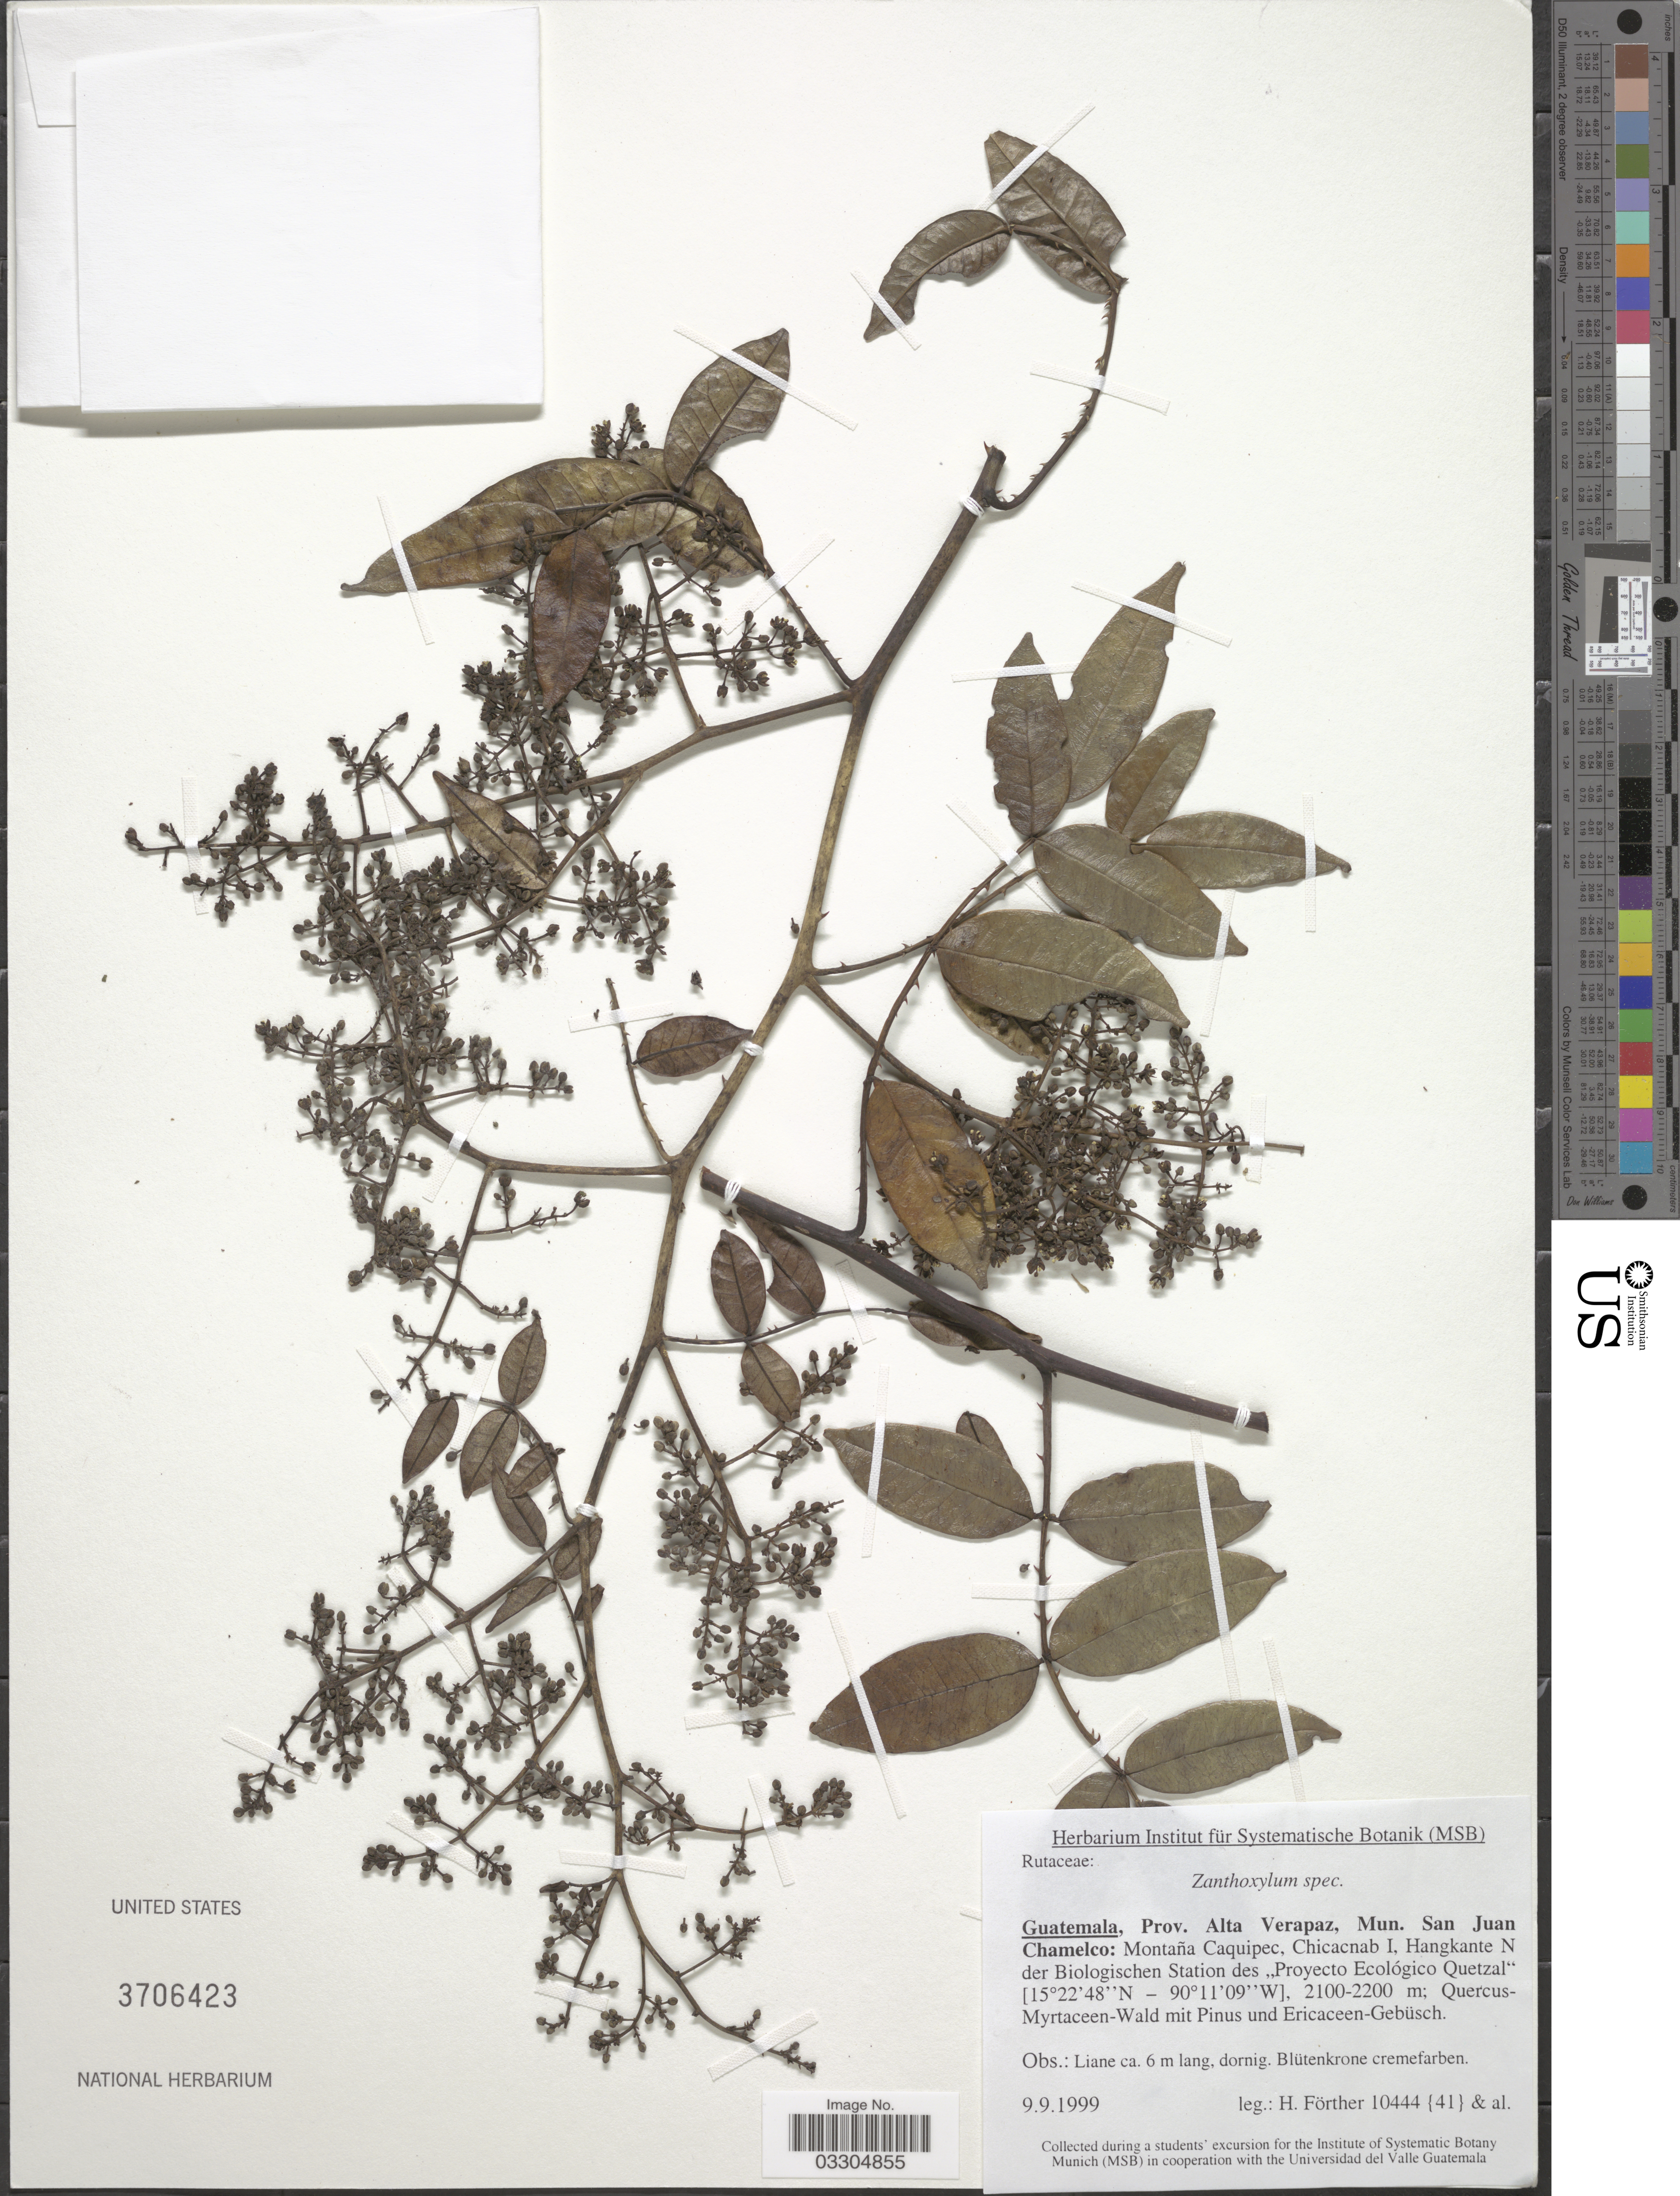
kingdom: Plantae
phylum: Tracheophyta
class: Magnoliopsida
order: Sapindales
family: Rutaceae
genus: Zanthoxylum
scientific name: Zanthoxylum foliolosum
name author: Donn. Sm.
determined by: Londoño-Echeverri, Y.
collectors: H. Förther & et al.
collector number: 10444 {41}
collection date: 1999-09-09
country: Guatemala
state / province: Alta Verapaz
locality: Mun. San Juan Chamelco: Montaña Caquipec, Chicacnab I, Hangkante N der Biologischen Station des "Proyecto Ecológico Quetzal".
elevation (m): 2100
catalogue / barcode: US 3706423